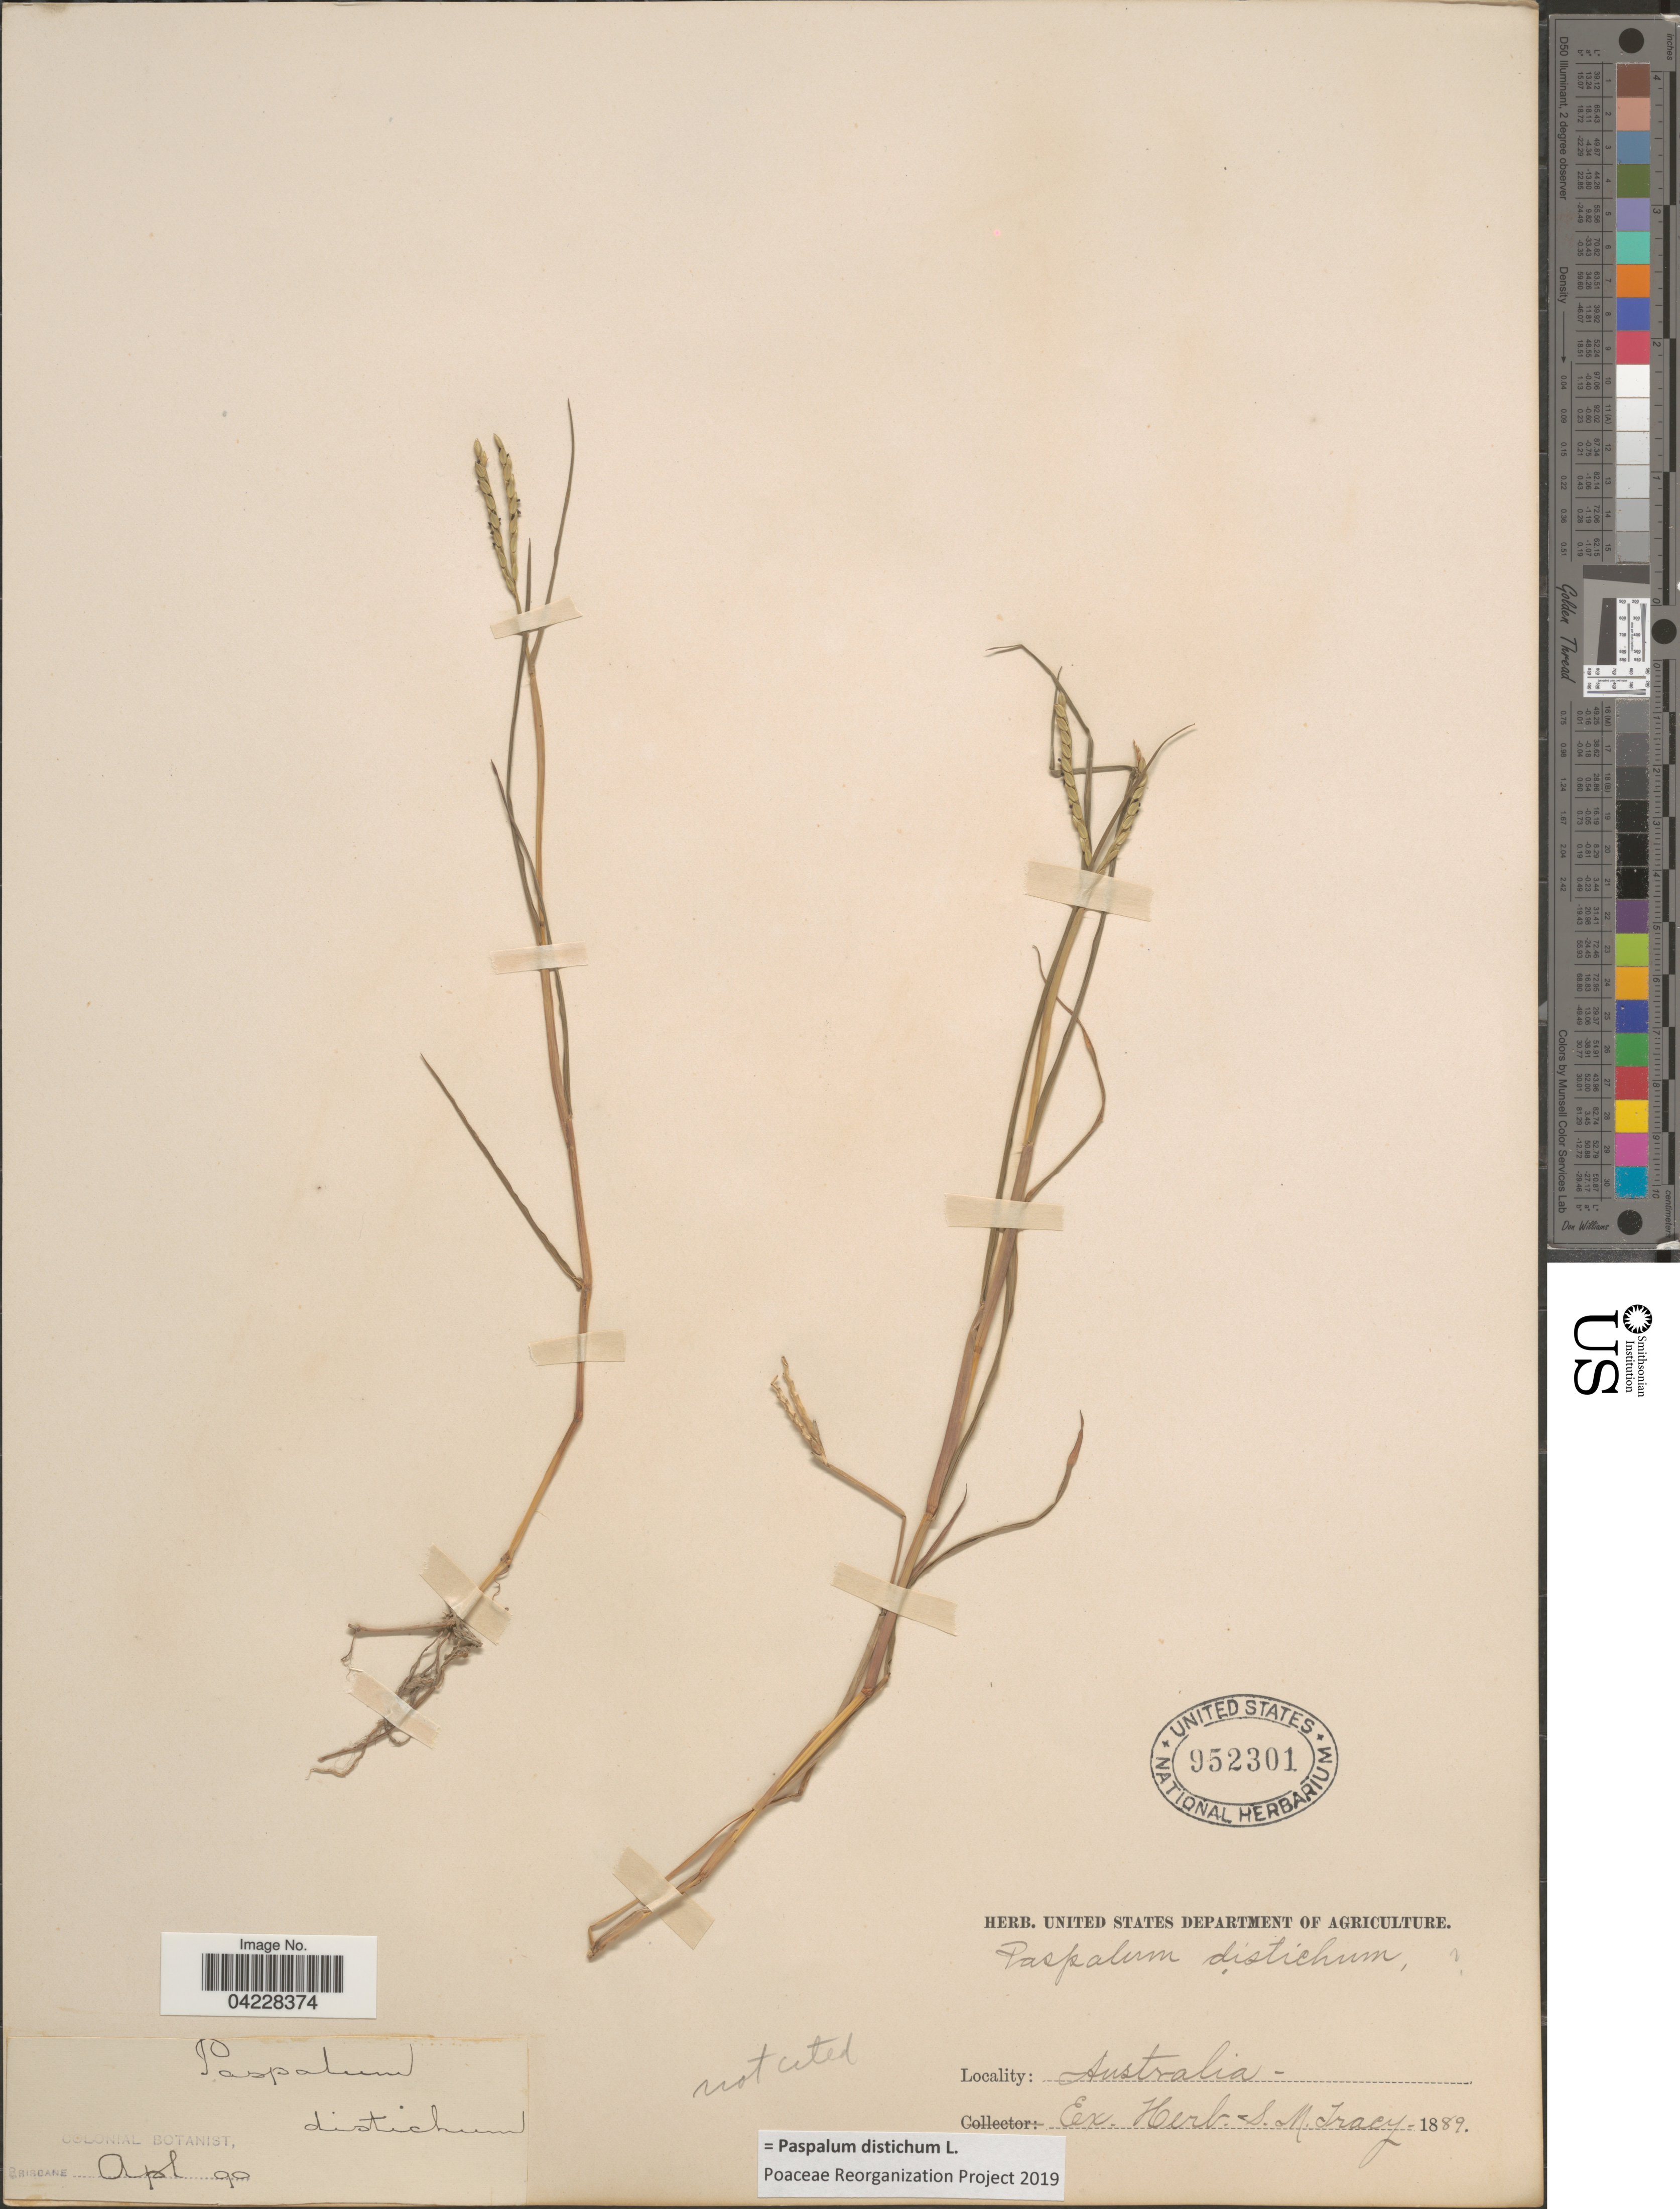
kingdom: Plantae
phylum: Tracheophyta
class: Liliopsida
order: Poales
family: Poaceae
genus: Paspalum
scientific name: Paspalum distichum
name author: L.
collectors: Colonial Botanist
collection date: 1889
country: Australia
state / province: Queensland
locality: Brisbane.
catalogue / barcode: US 952301